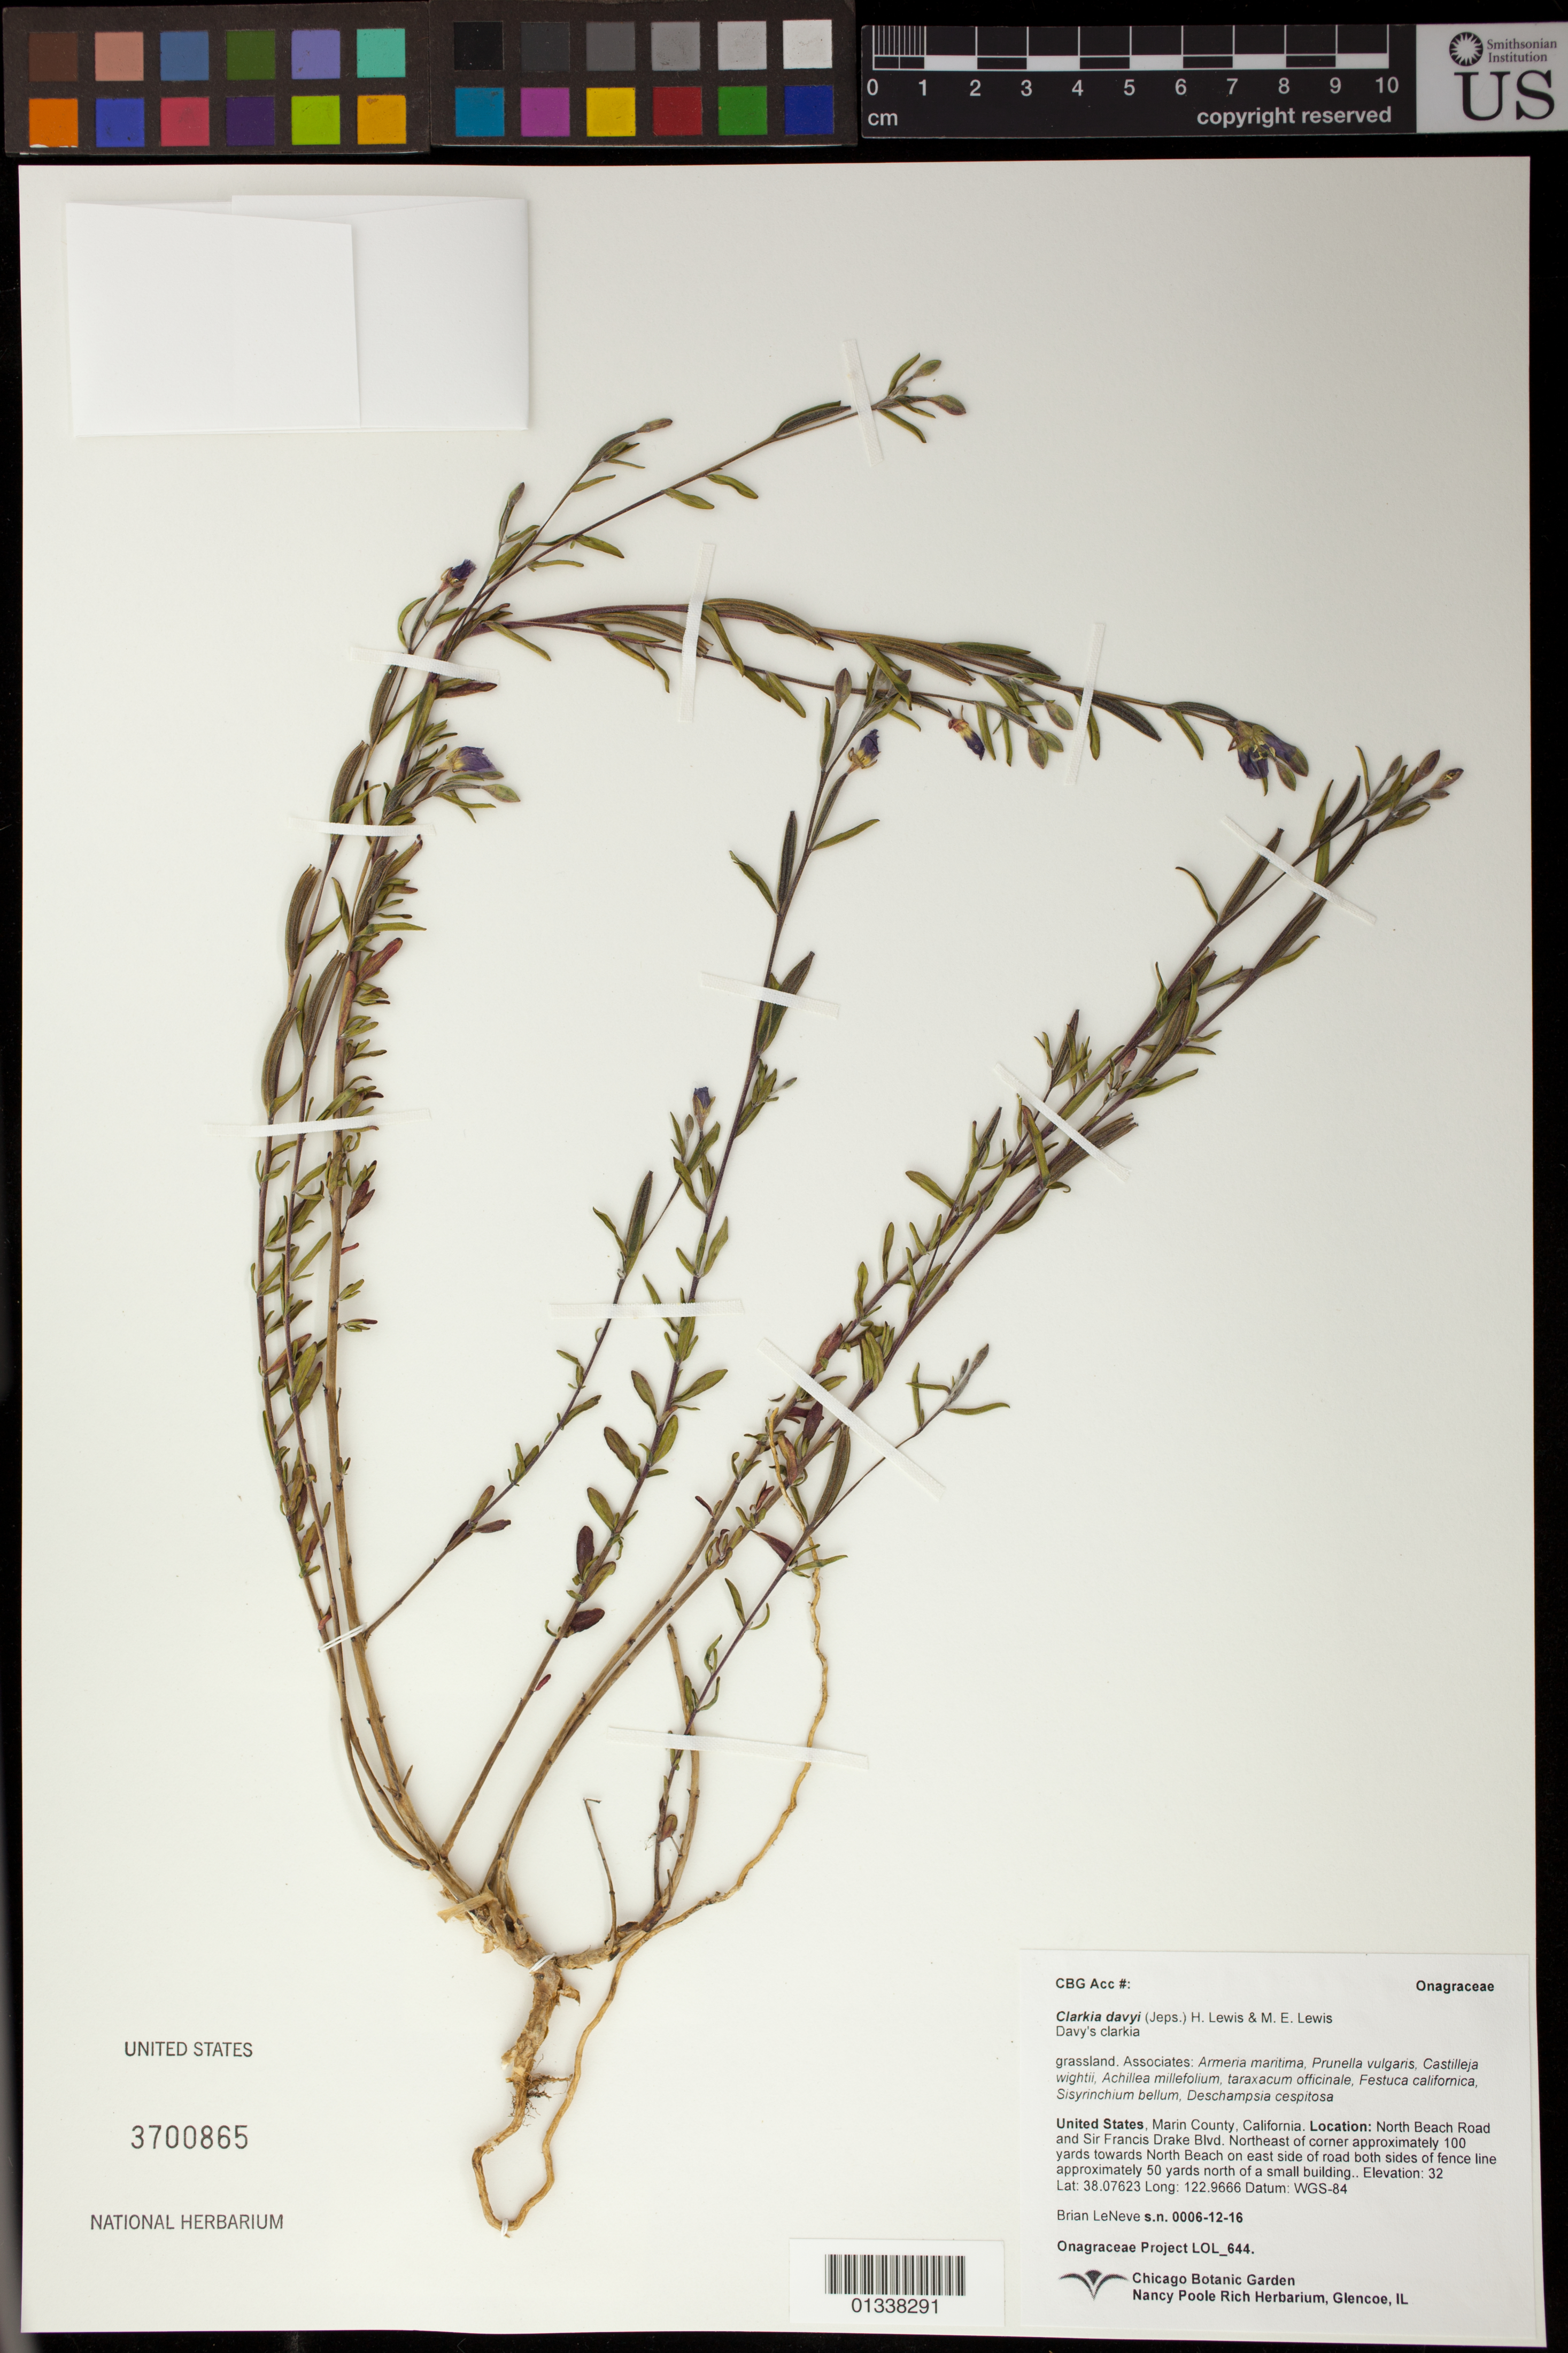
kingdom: Plantae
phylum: Tracheophyta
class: Magnoliopsida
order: Myrtales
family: Onagraceae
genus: Clarkia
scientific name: Clarkia davyi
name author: (Jeps.) F. H. Lewis & M.E. Lewis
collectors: B. LeNeve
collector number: LOL 644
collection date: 2016-06-12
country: United States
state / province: California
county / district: Marin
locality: Point Reyes National Seashore, North Beach Road and Sir Francis Drake Blvd. Northeast of corner approximately 100 yards towards North Beach on east side of road both sides of fence line approximately 50 yards north of a small building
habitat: grassland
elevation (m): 32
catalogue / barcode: US 3700865